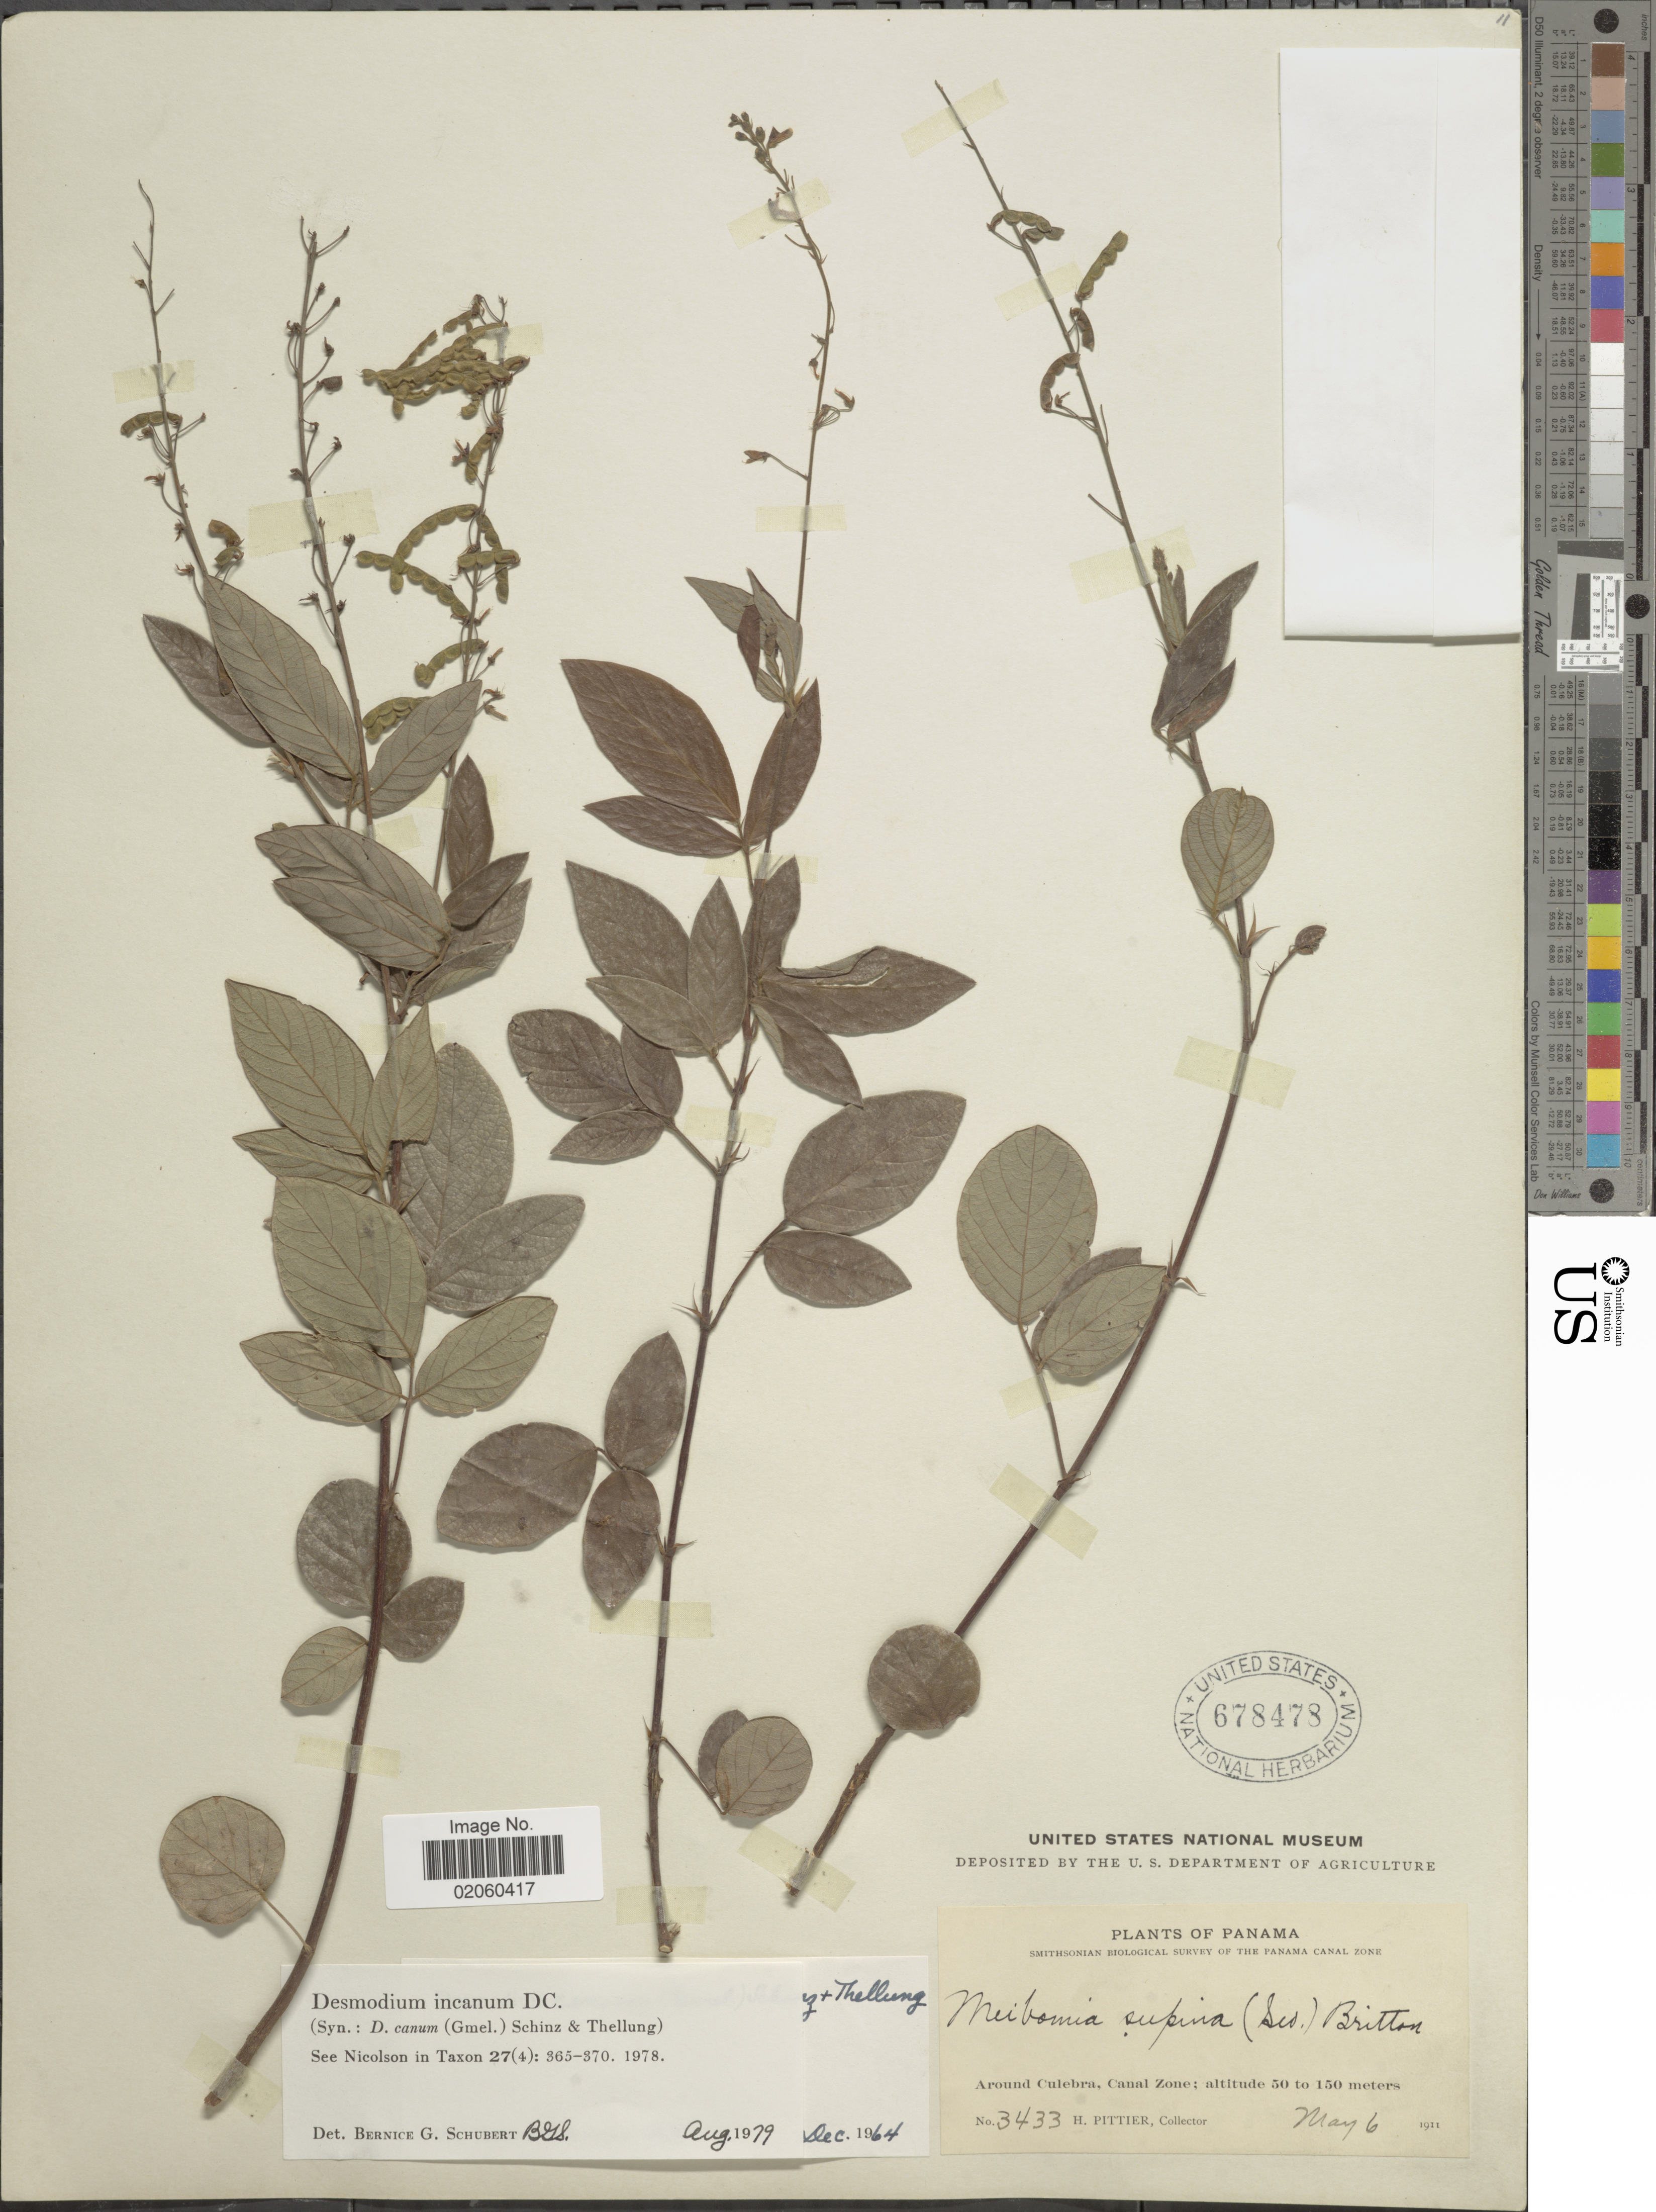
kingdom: Plantae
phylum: Tracheophyta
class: Magnoliopsida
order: Fabales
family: Fabaceae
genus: Desmodium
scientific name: Desmodium incanum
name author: (Sw.) DC.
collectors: H. F. Pittier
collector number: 3433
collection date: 1911-05-06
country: Panama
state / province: Colón / Panamá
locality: Around Culebra, Canal Zone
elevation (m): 50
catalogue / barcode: US 678478